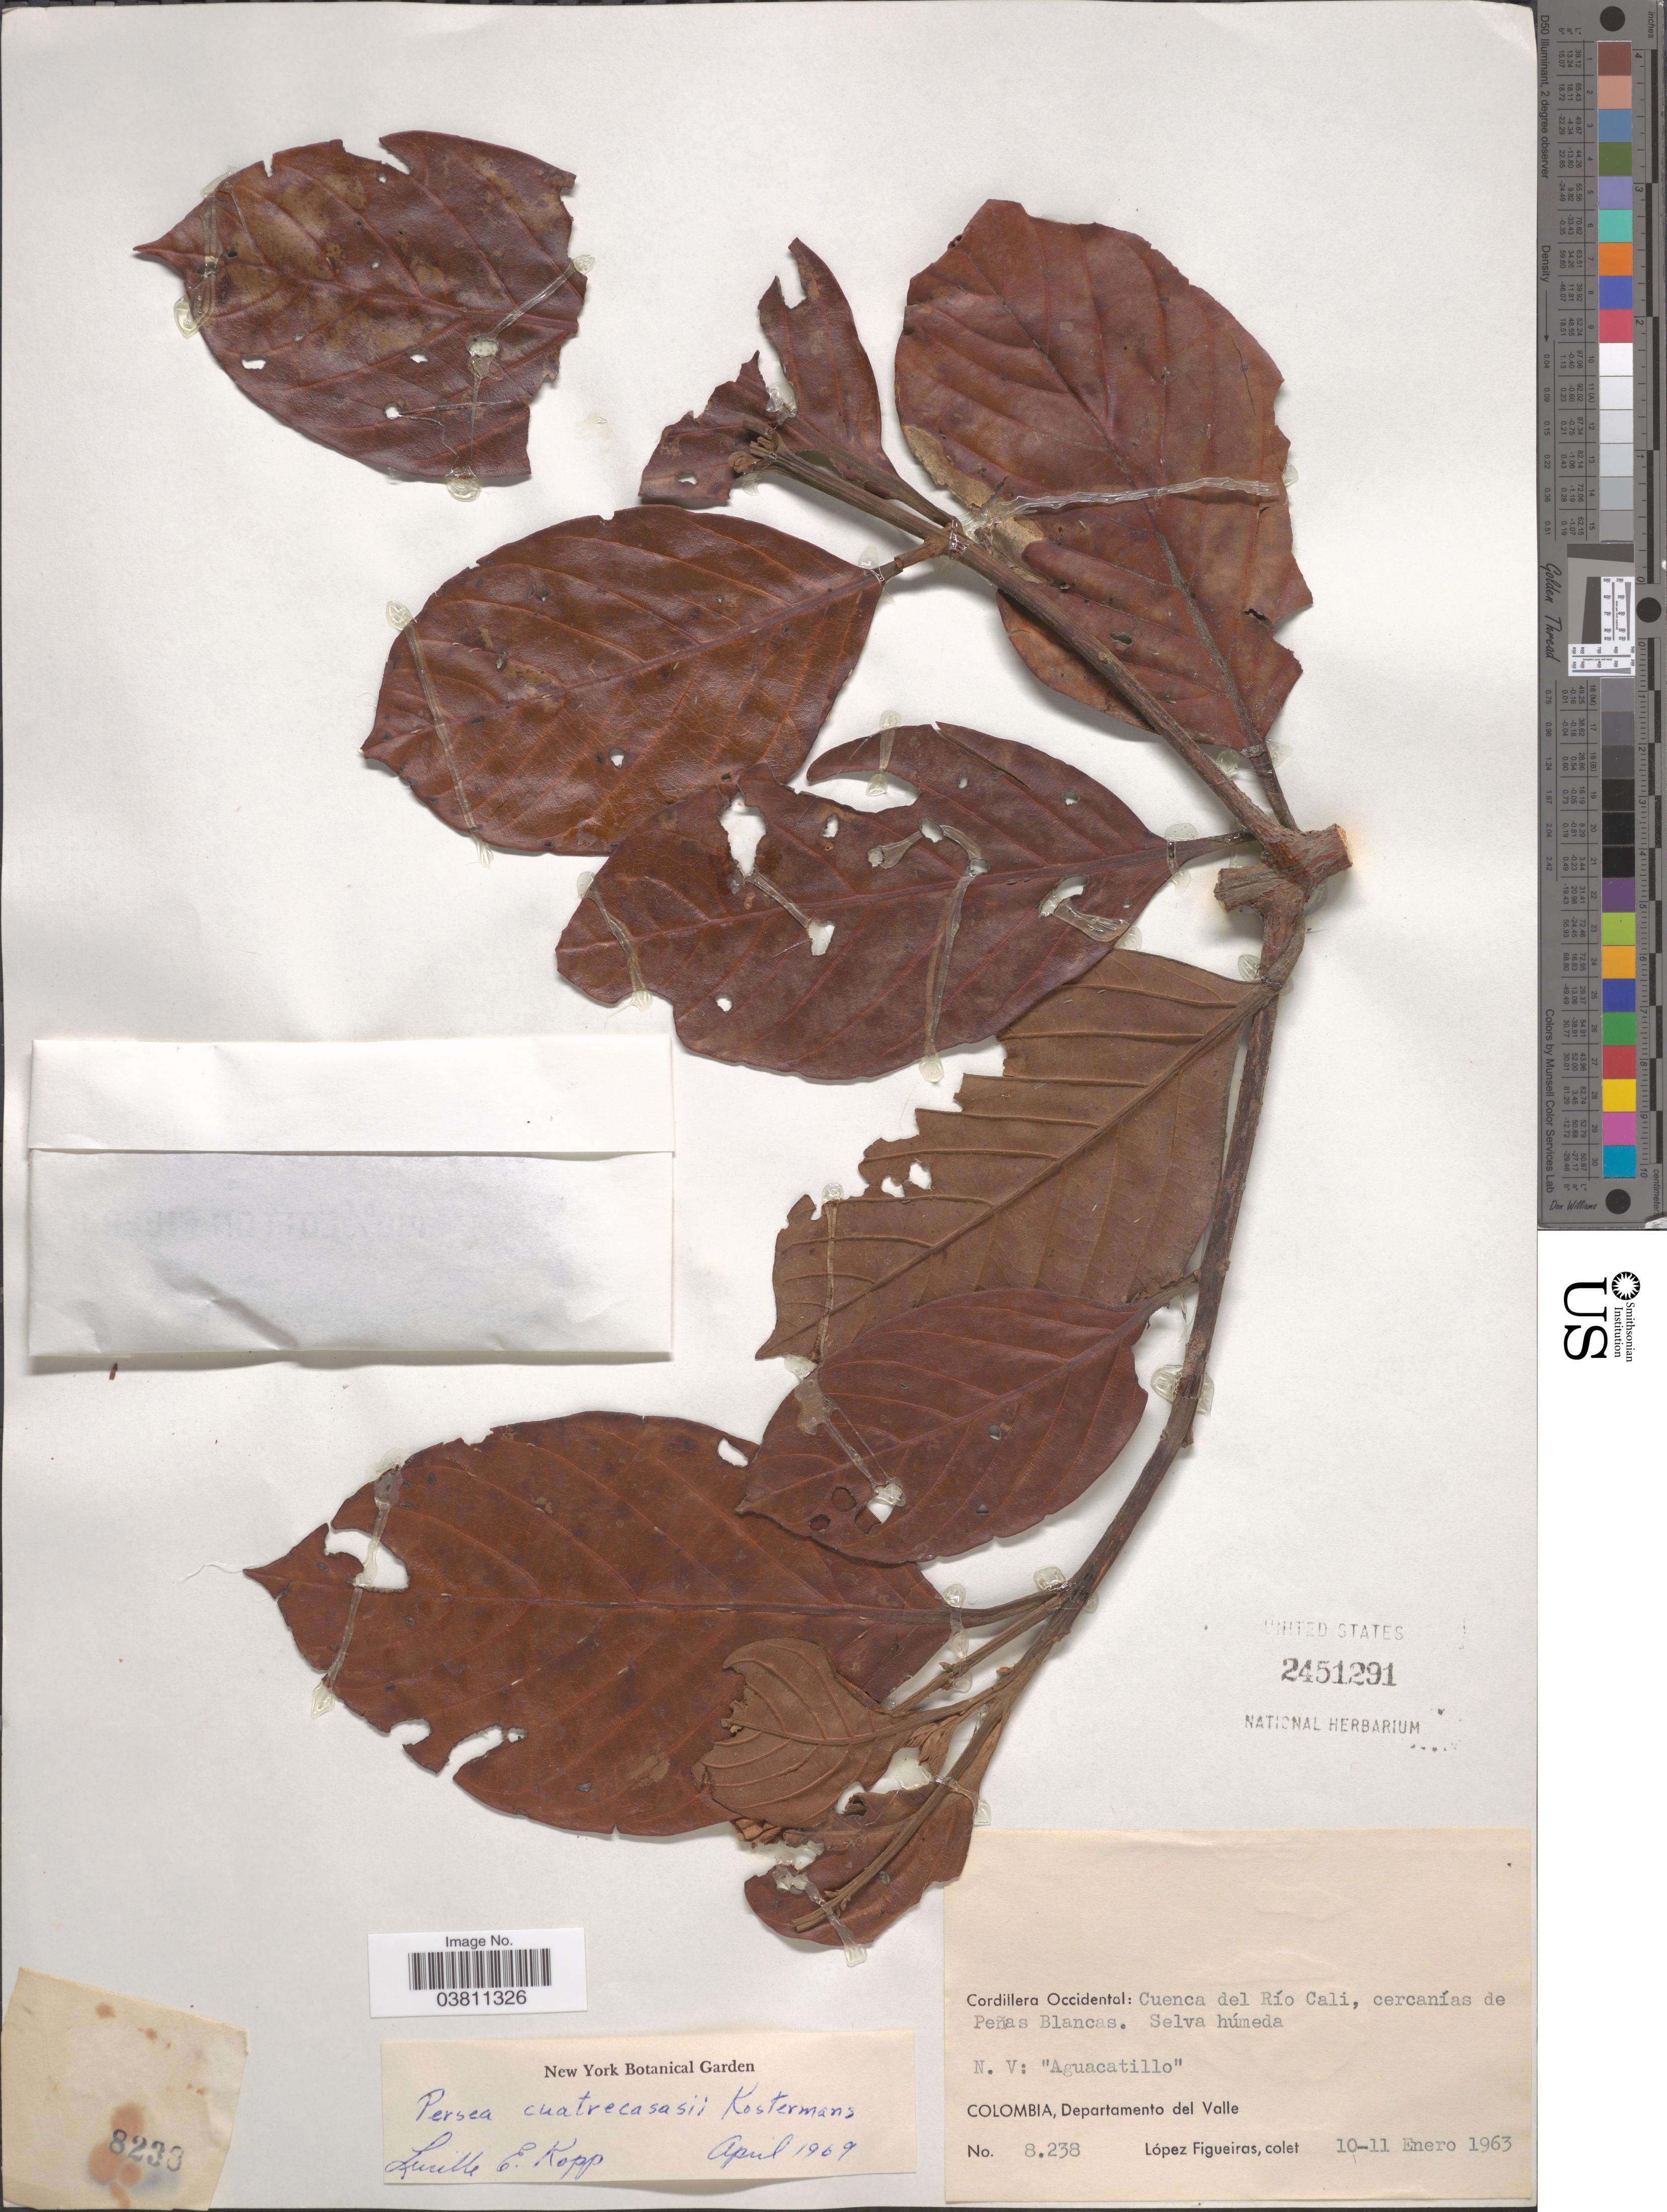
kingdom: Plantae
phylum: Tracheophyta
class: Magnoliopsida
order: Laurales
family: Lauraceae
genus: Persea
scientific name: Persea cuatrecasasii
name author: Kosterm.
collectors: M. López Figueiras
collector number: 8238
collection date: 1963-01-10/1963-01-11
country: Colombia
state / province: Valle del Cauca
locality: Cordillera Occidental: Cuenca del Río Cali, cercanías de Peñas Blancas. Selva húmeda. Departamento del Valle.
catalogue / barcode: US 2451291